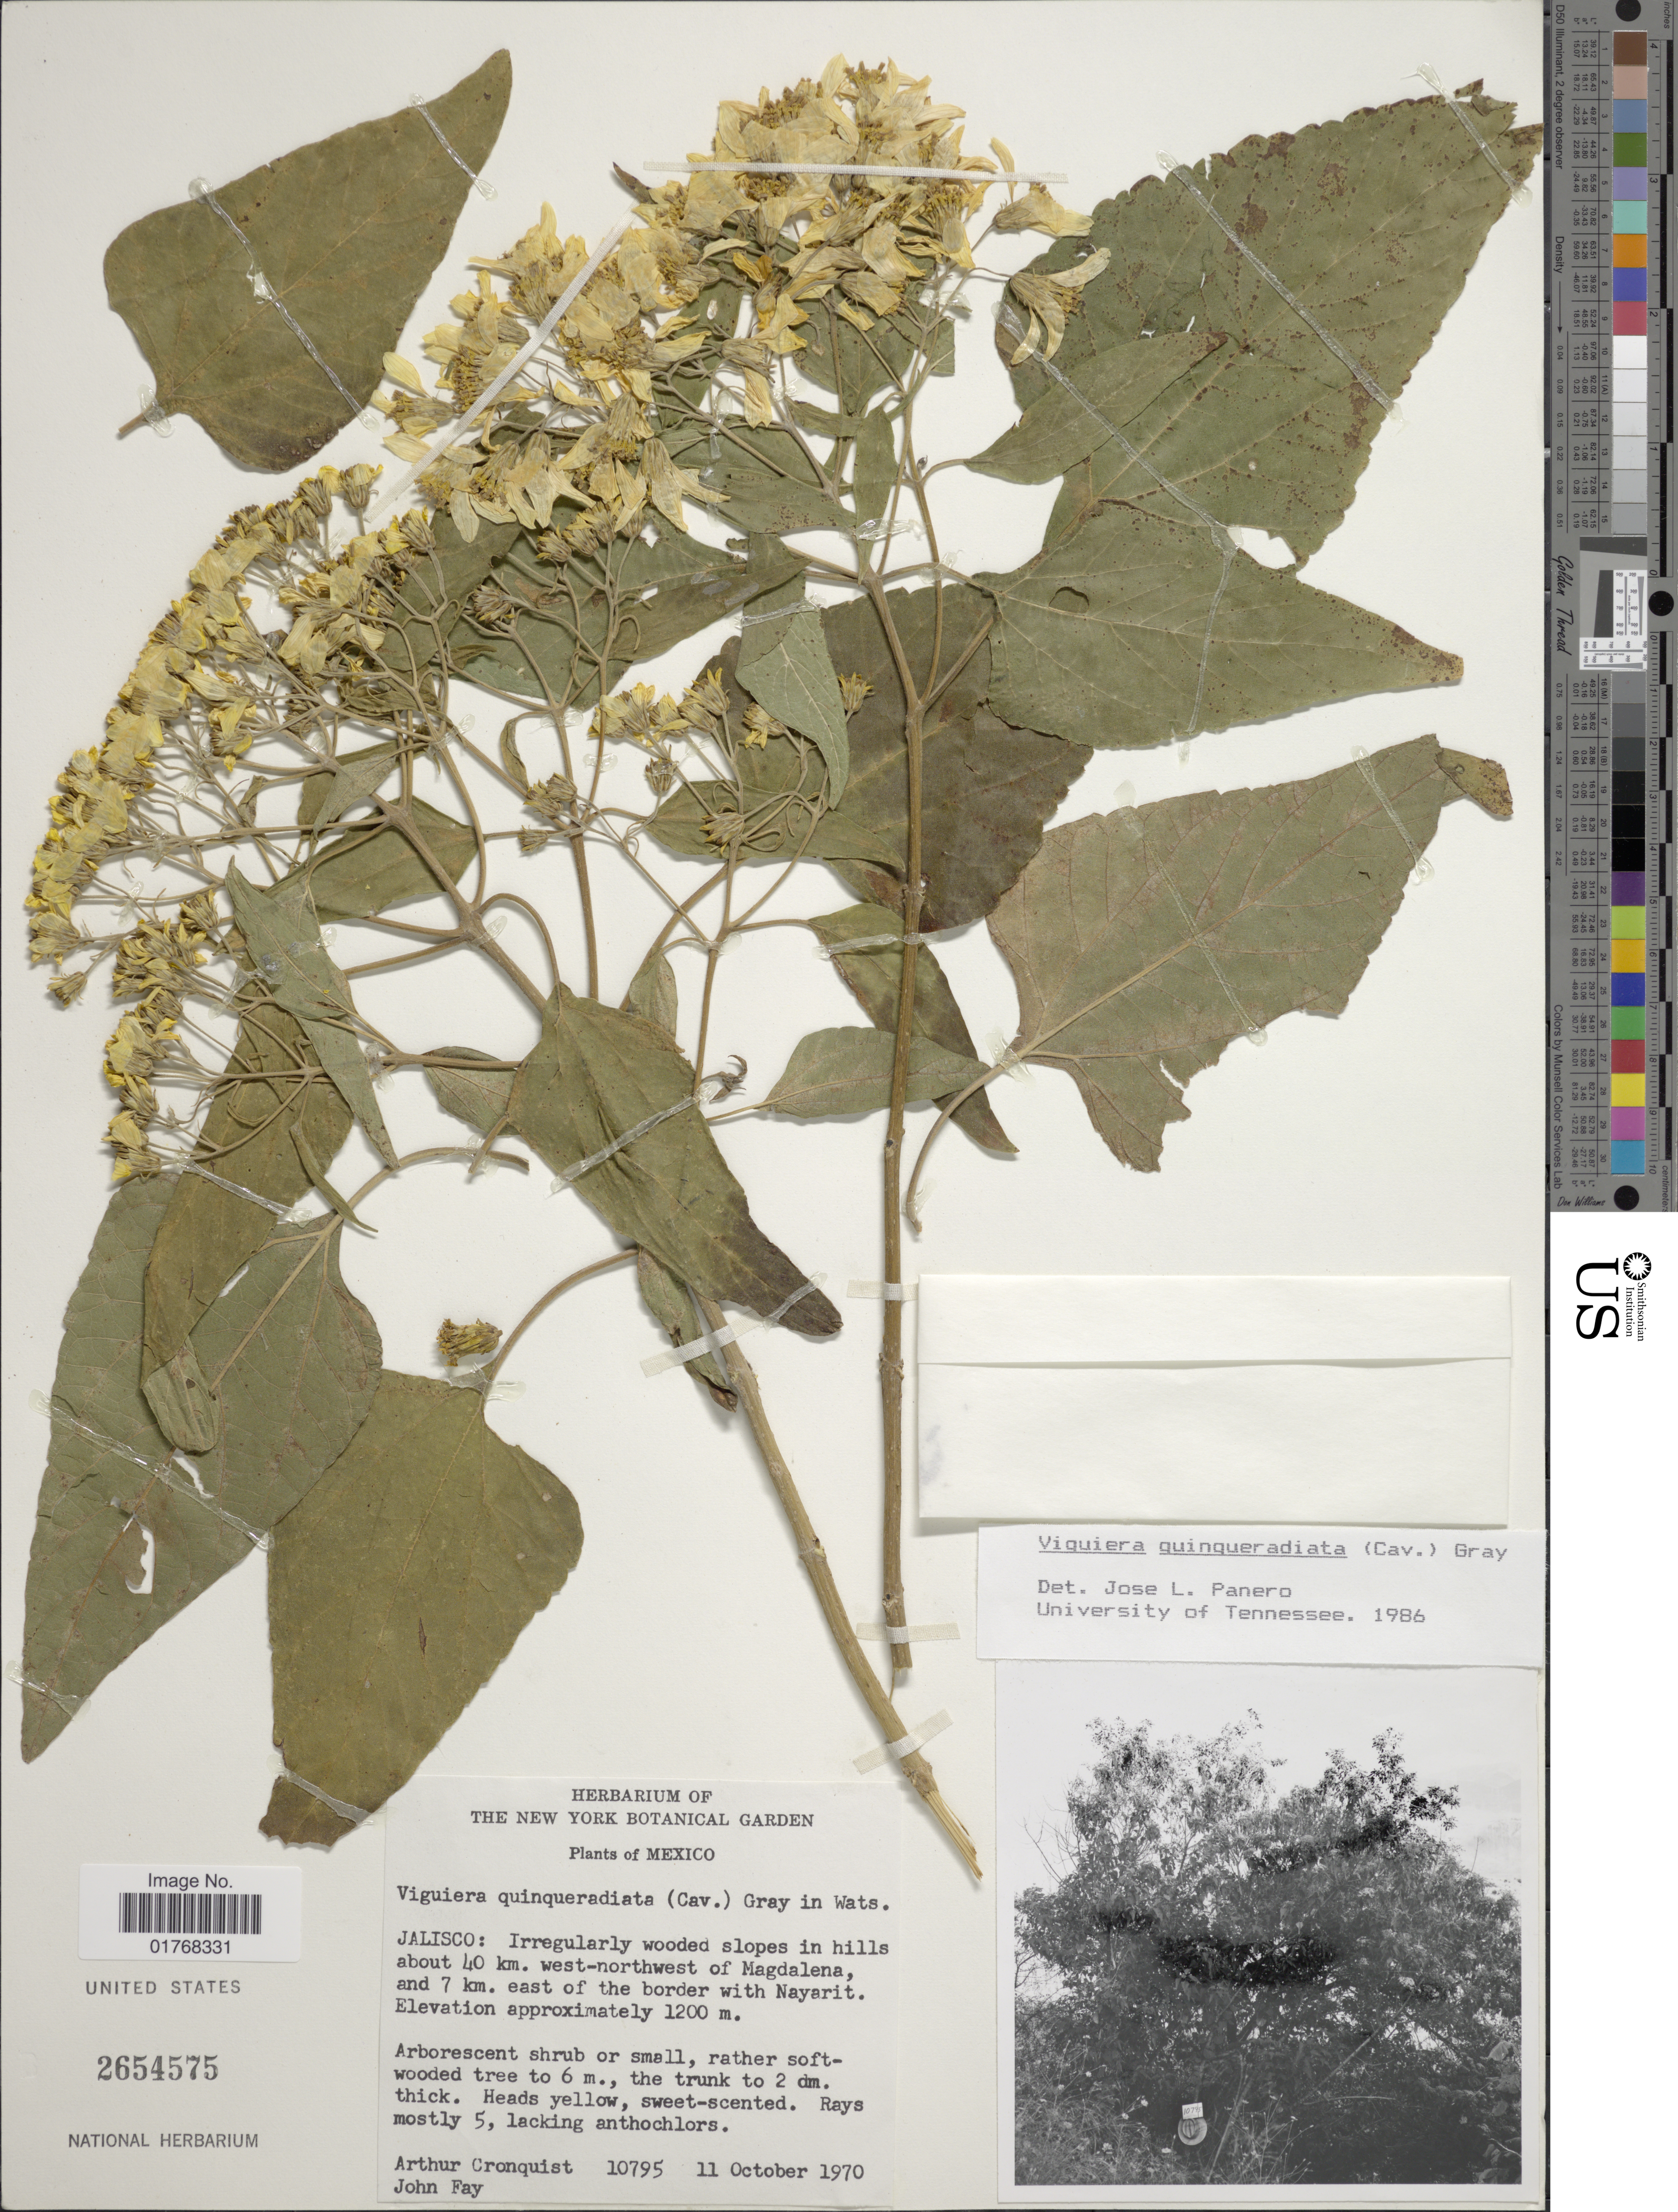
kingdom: Plantae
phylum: Tracheophyta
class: Magnoliopsida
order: Asterales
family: Asteraceae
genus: Viguiera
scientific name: Viguiera quinqueradiata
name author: (Cav.) A. Gray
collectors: A. J. Cronquist & J. M. Fay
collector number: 10795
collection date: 1970-10-11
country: Mexico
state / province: Jalisco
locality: Irregularly wooded slope in hills about 40 km west-northwest of Magdalena, and 7 km east of the border with Nayarit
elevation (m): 1200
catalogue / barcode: US 2654575